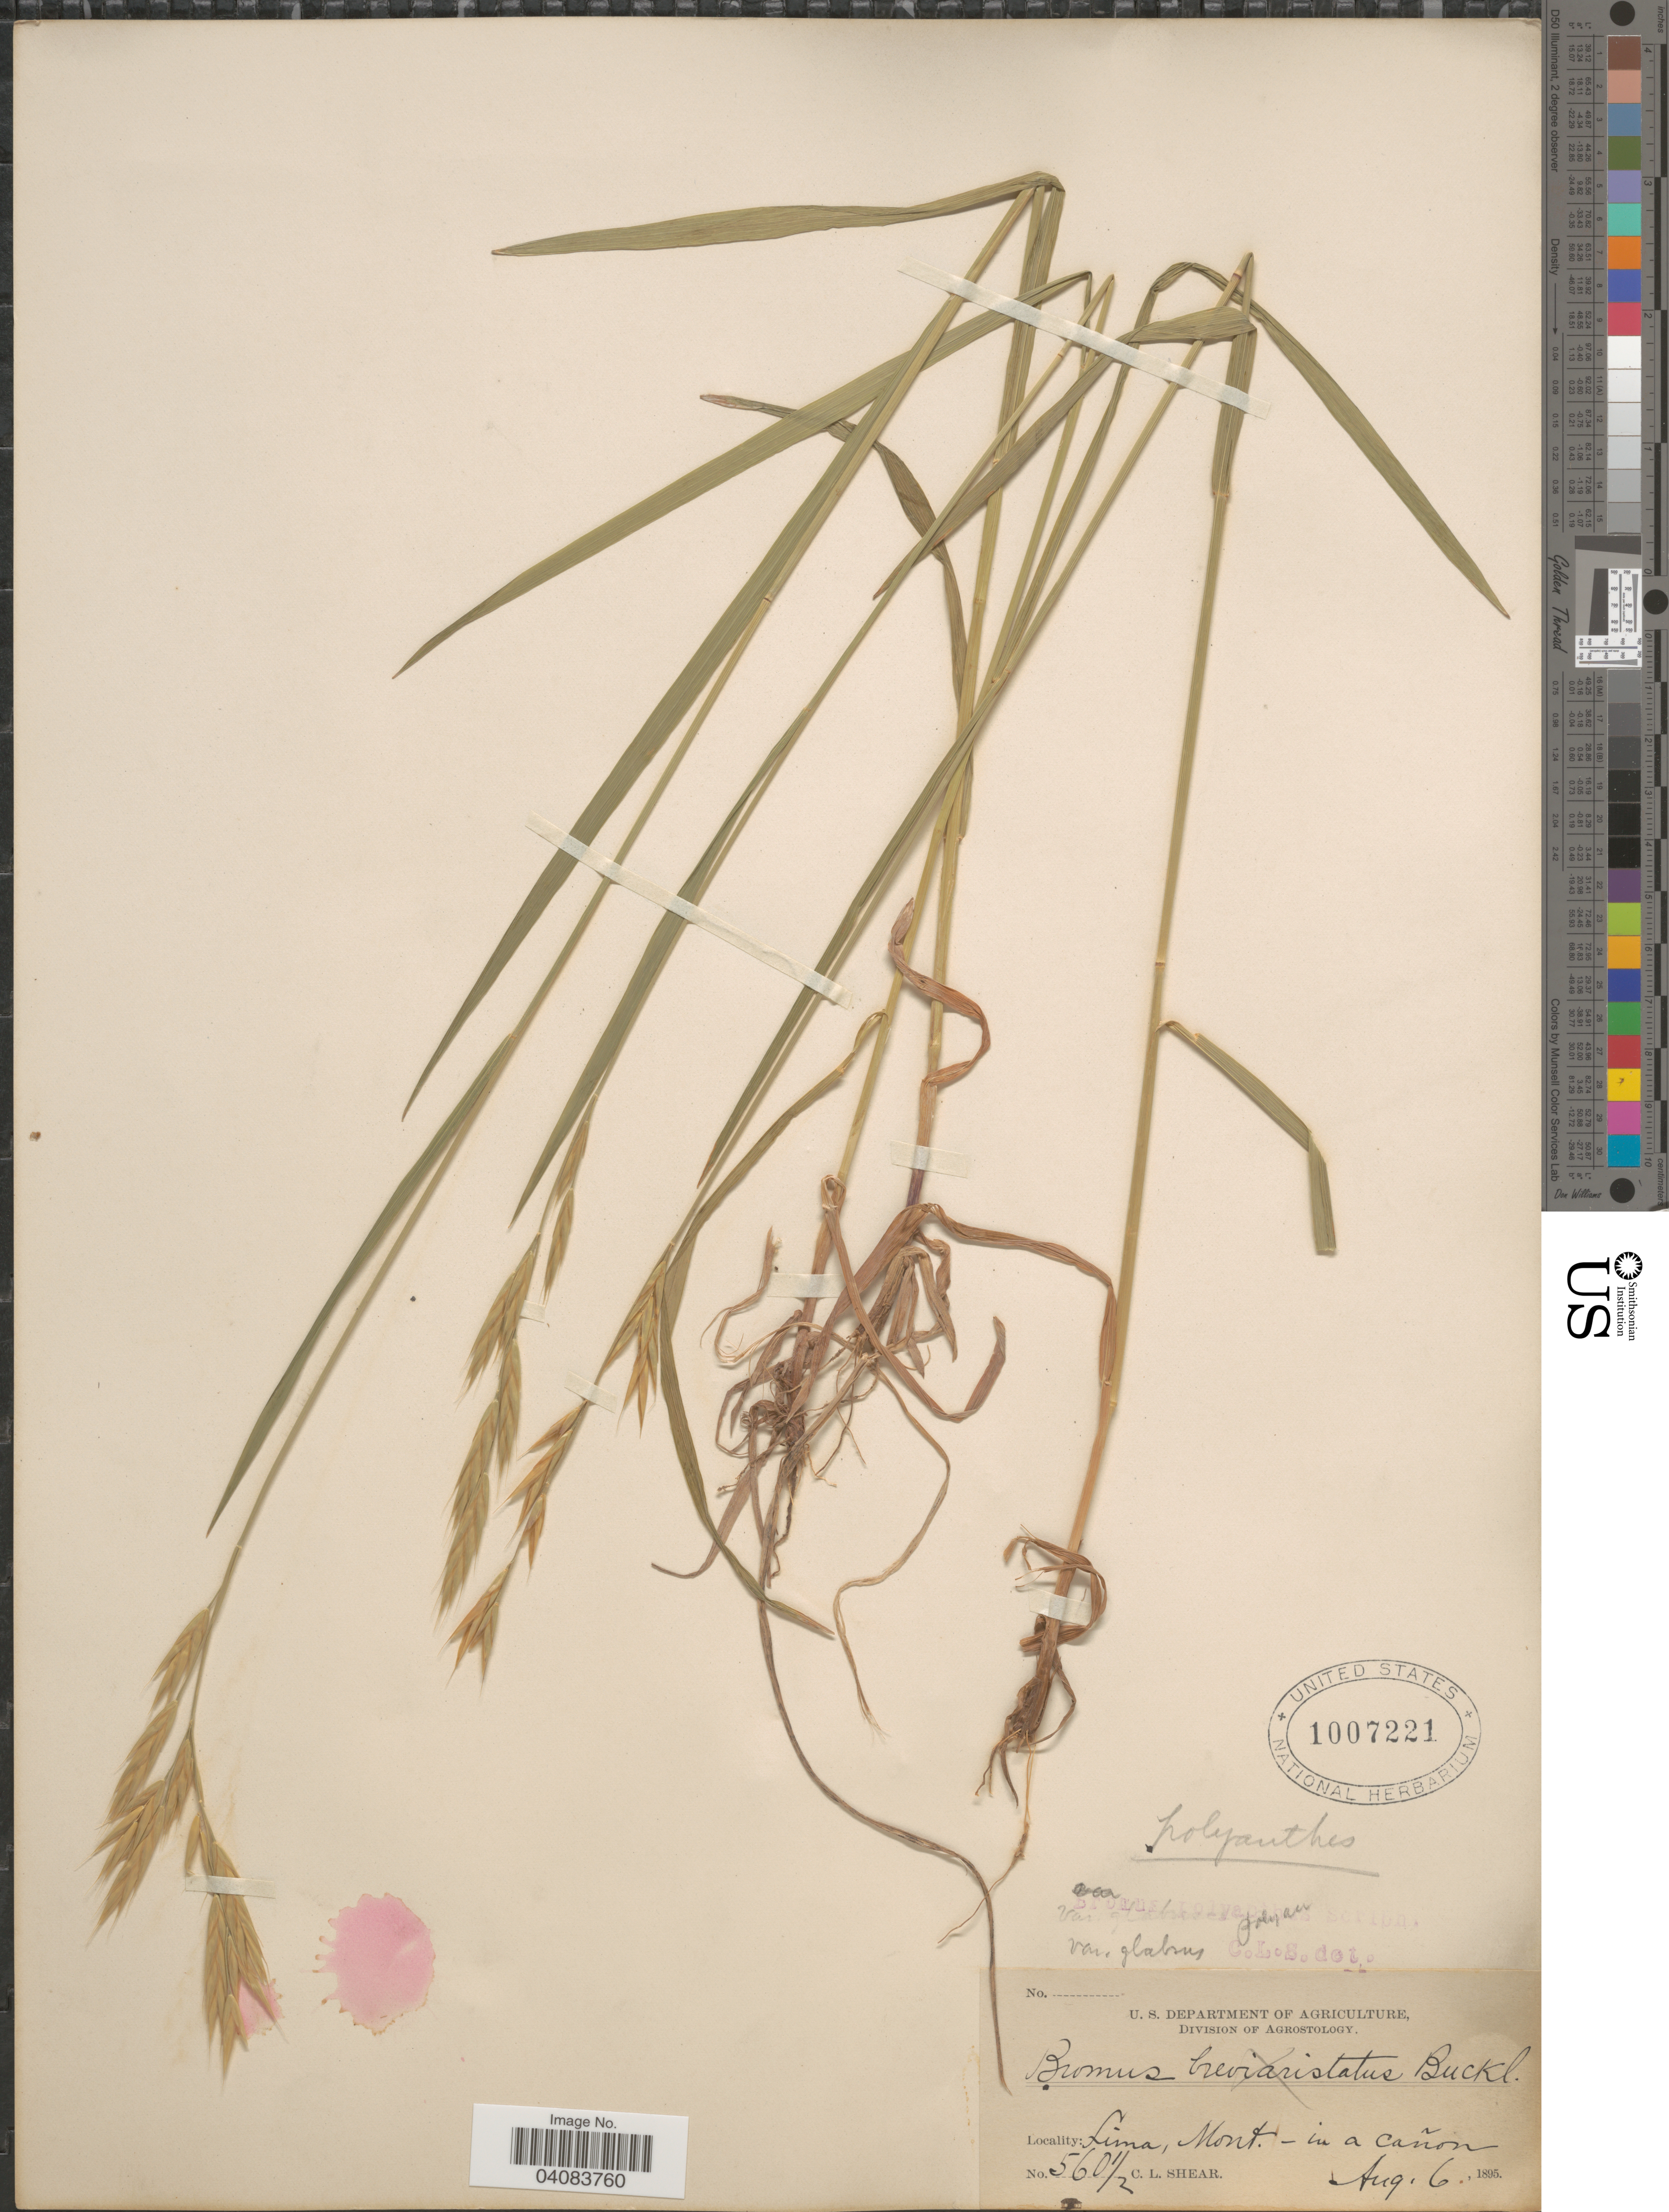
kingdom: Plantae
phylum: Tracheophyta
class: Liliopsida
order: Poales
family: Poaceae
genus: Bromus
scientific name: Bromus polyanthus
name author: Scribn. ex Shear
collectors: C. L. Shear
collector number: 560½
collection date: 1895-08-06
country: United States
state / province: Montana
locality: Lima. In a cañon.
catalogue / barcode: US 1007221